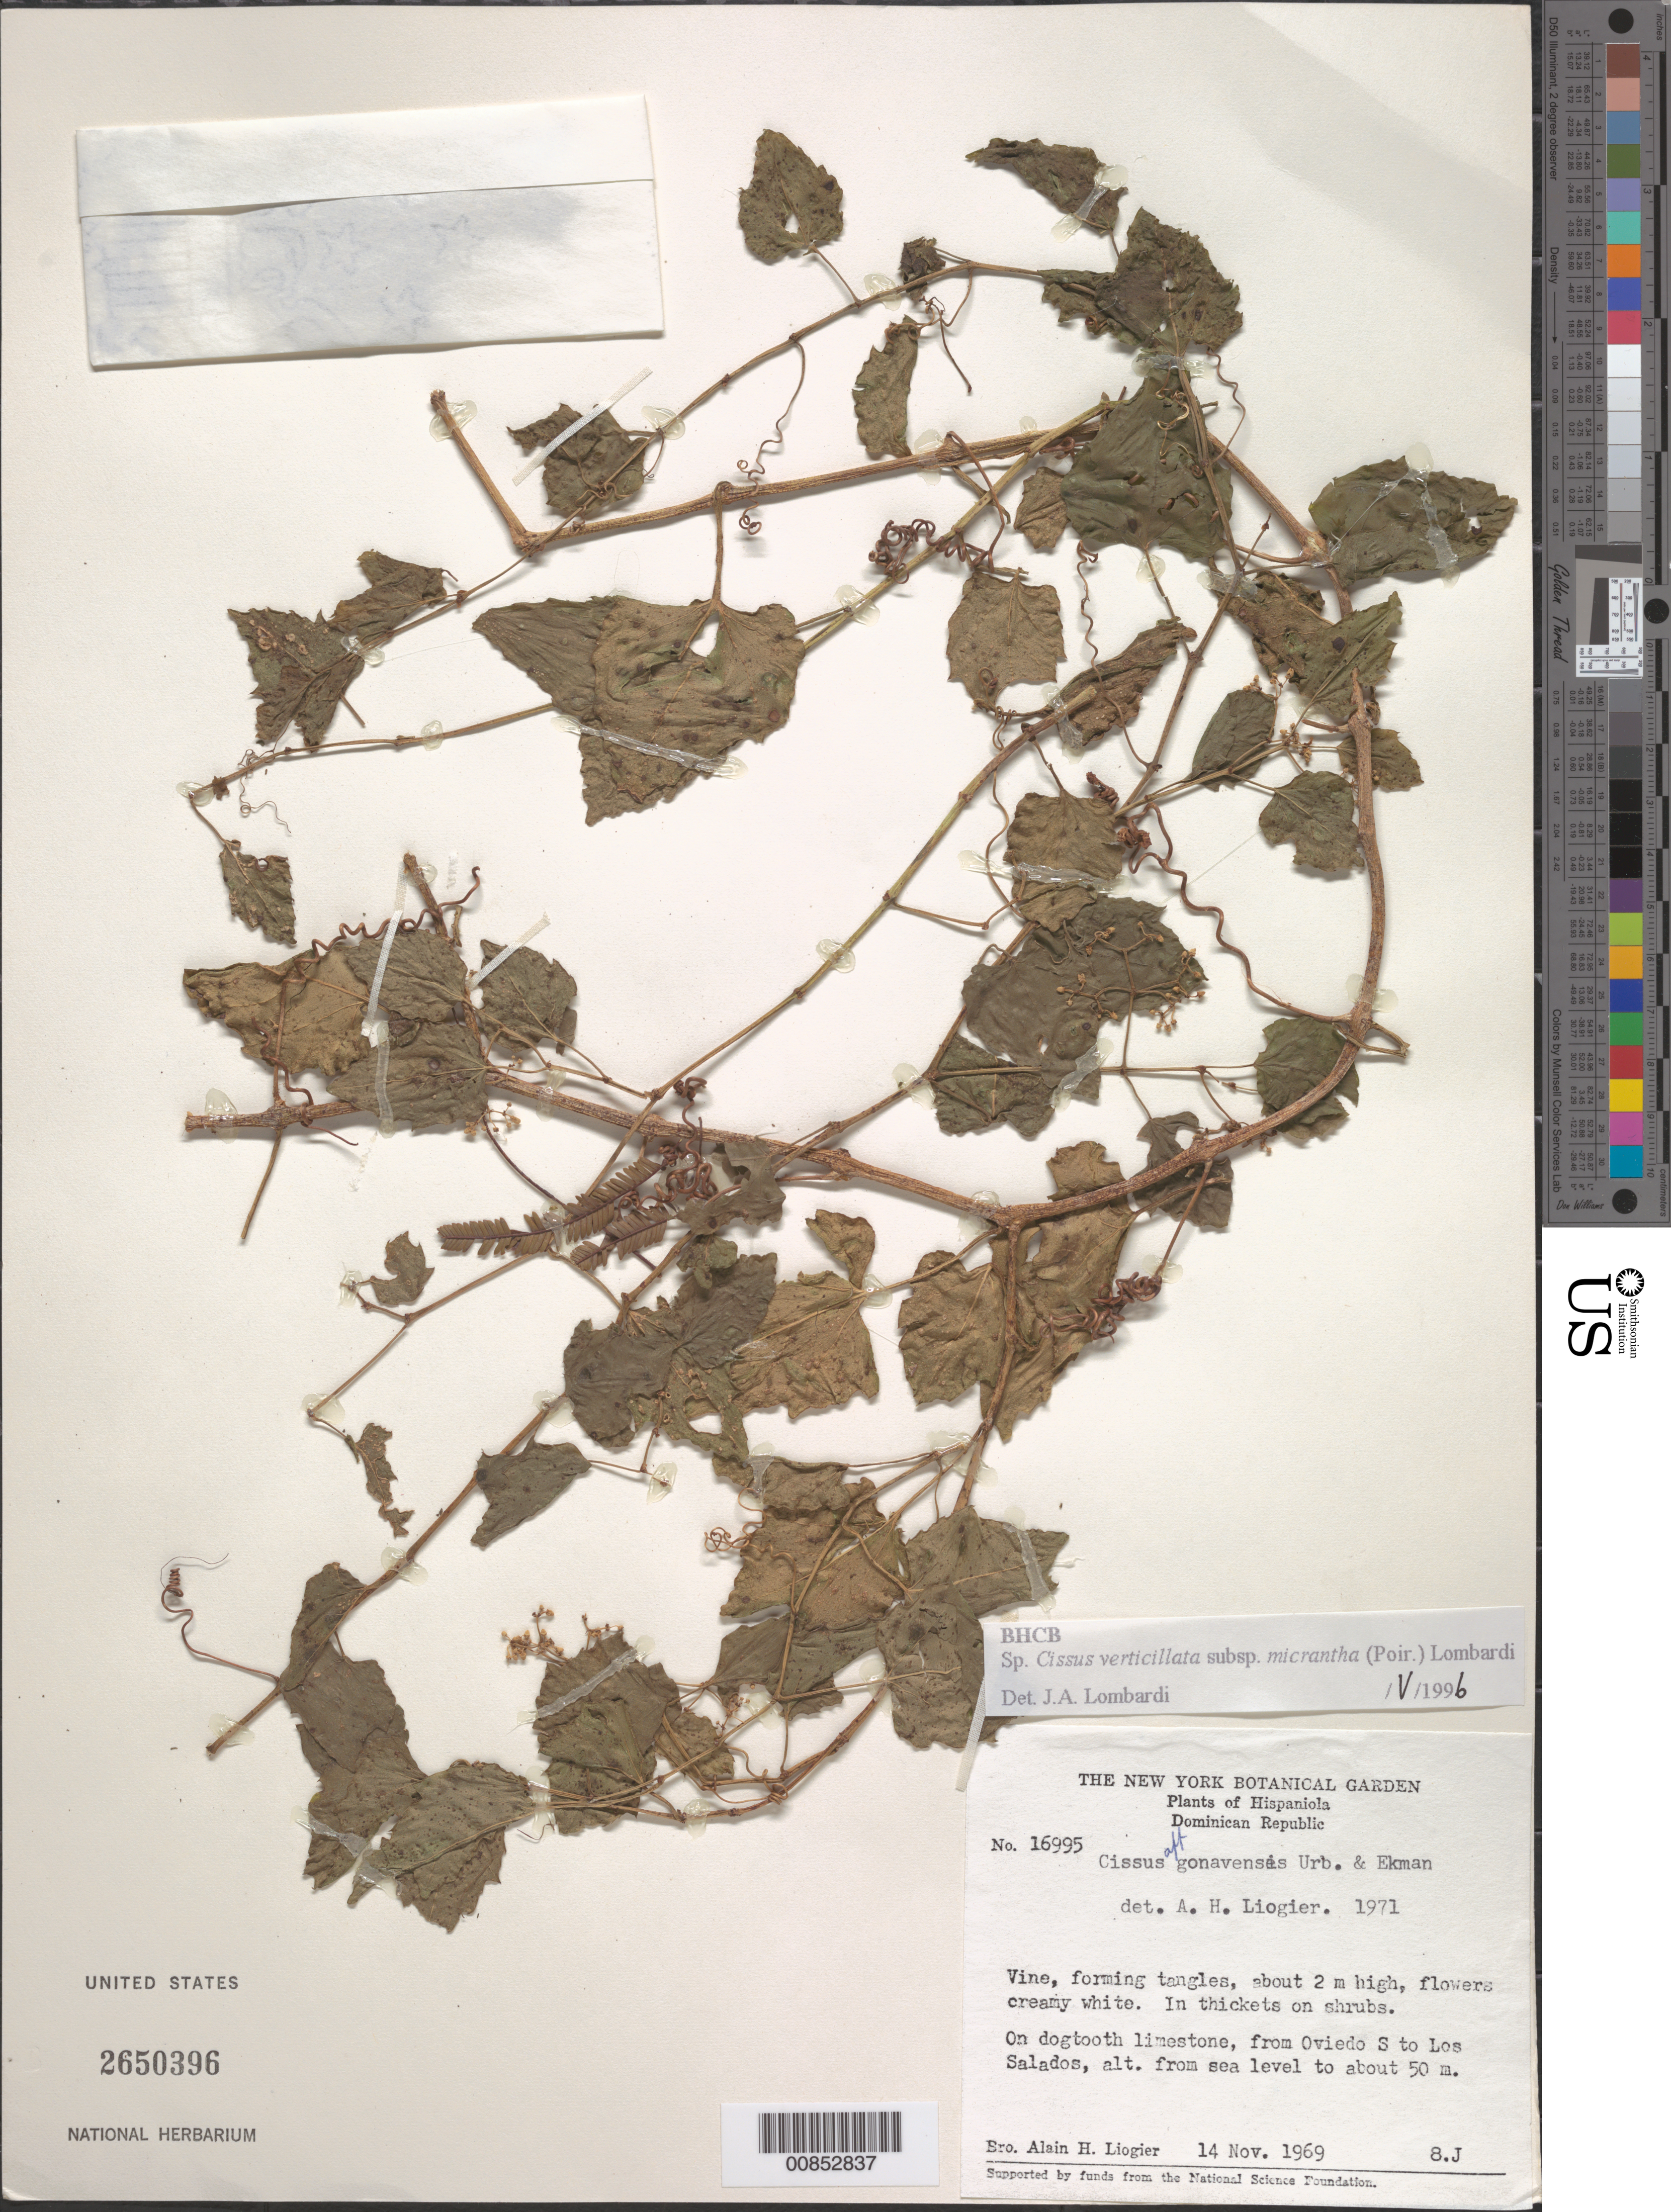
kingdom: Plantae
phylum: Tracheophyta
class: Magnoliopsida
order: Vitales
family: Vitaceae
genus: Cissus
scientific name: Cissus verticillata subsp. micrantha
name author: (Poir.) Lombardi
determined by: Lombardi, Julio A.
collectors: A. H. Liogier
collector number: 16995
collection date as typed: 14 Nov 1969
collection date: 1969-11-14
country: Dominican Republic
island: Hispaniola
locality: From Oviedo, S to Los Salados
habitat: In thickets on shrubs on dogtooth limestone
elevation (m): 0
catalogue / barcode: US 2650396